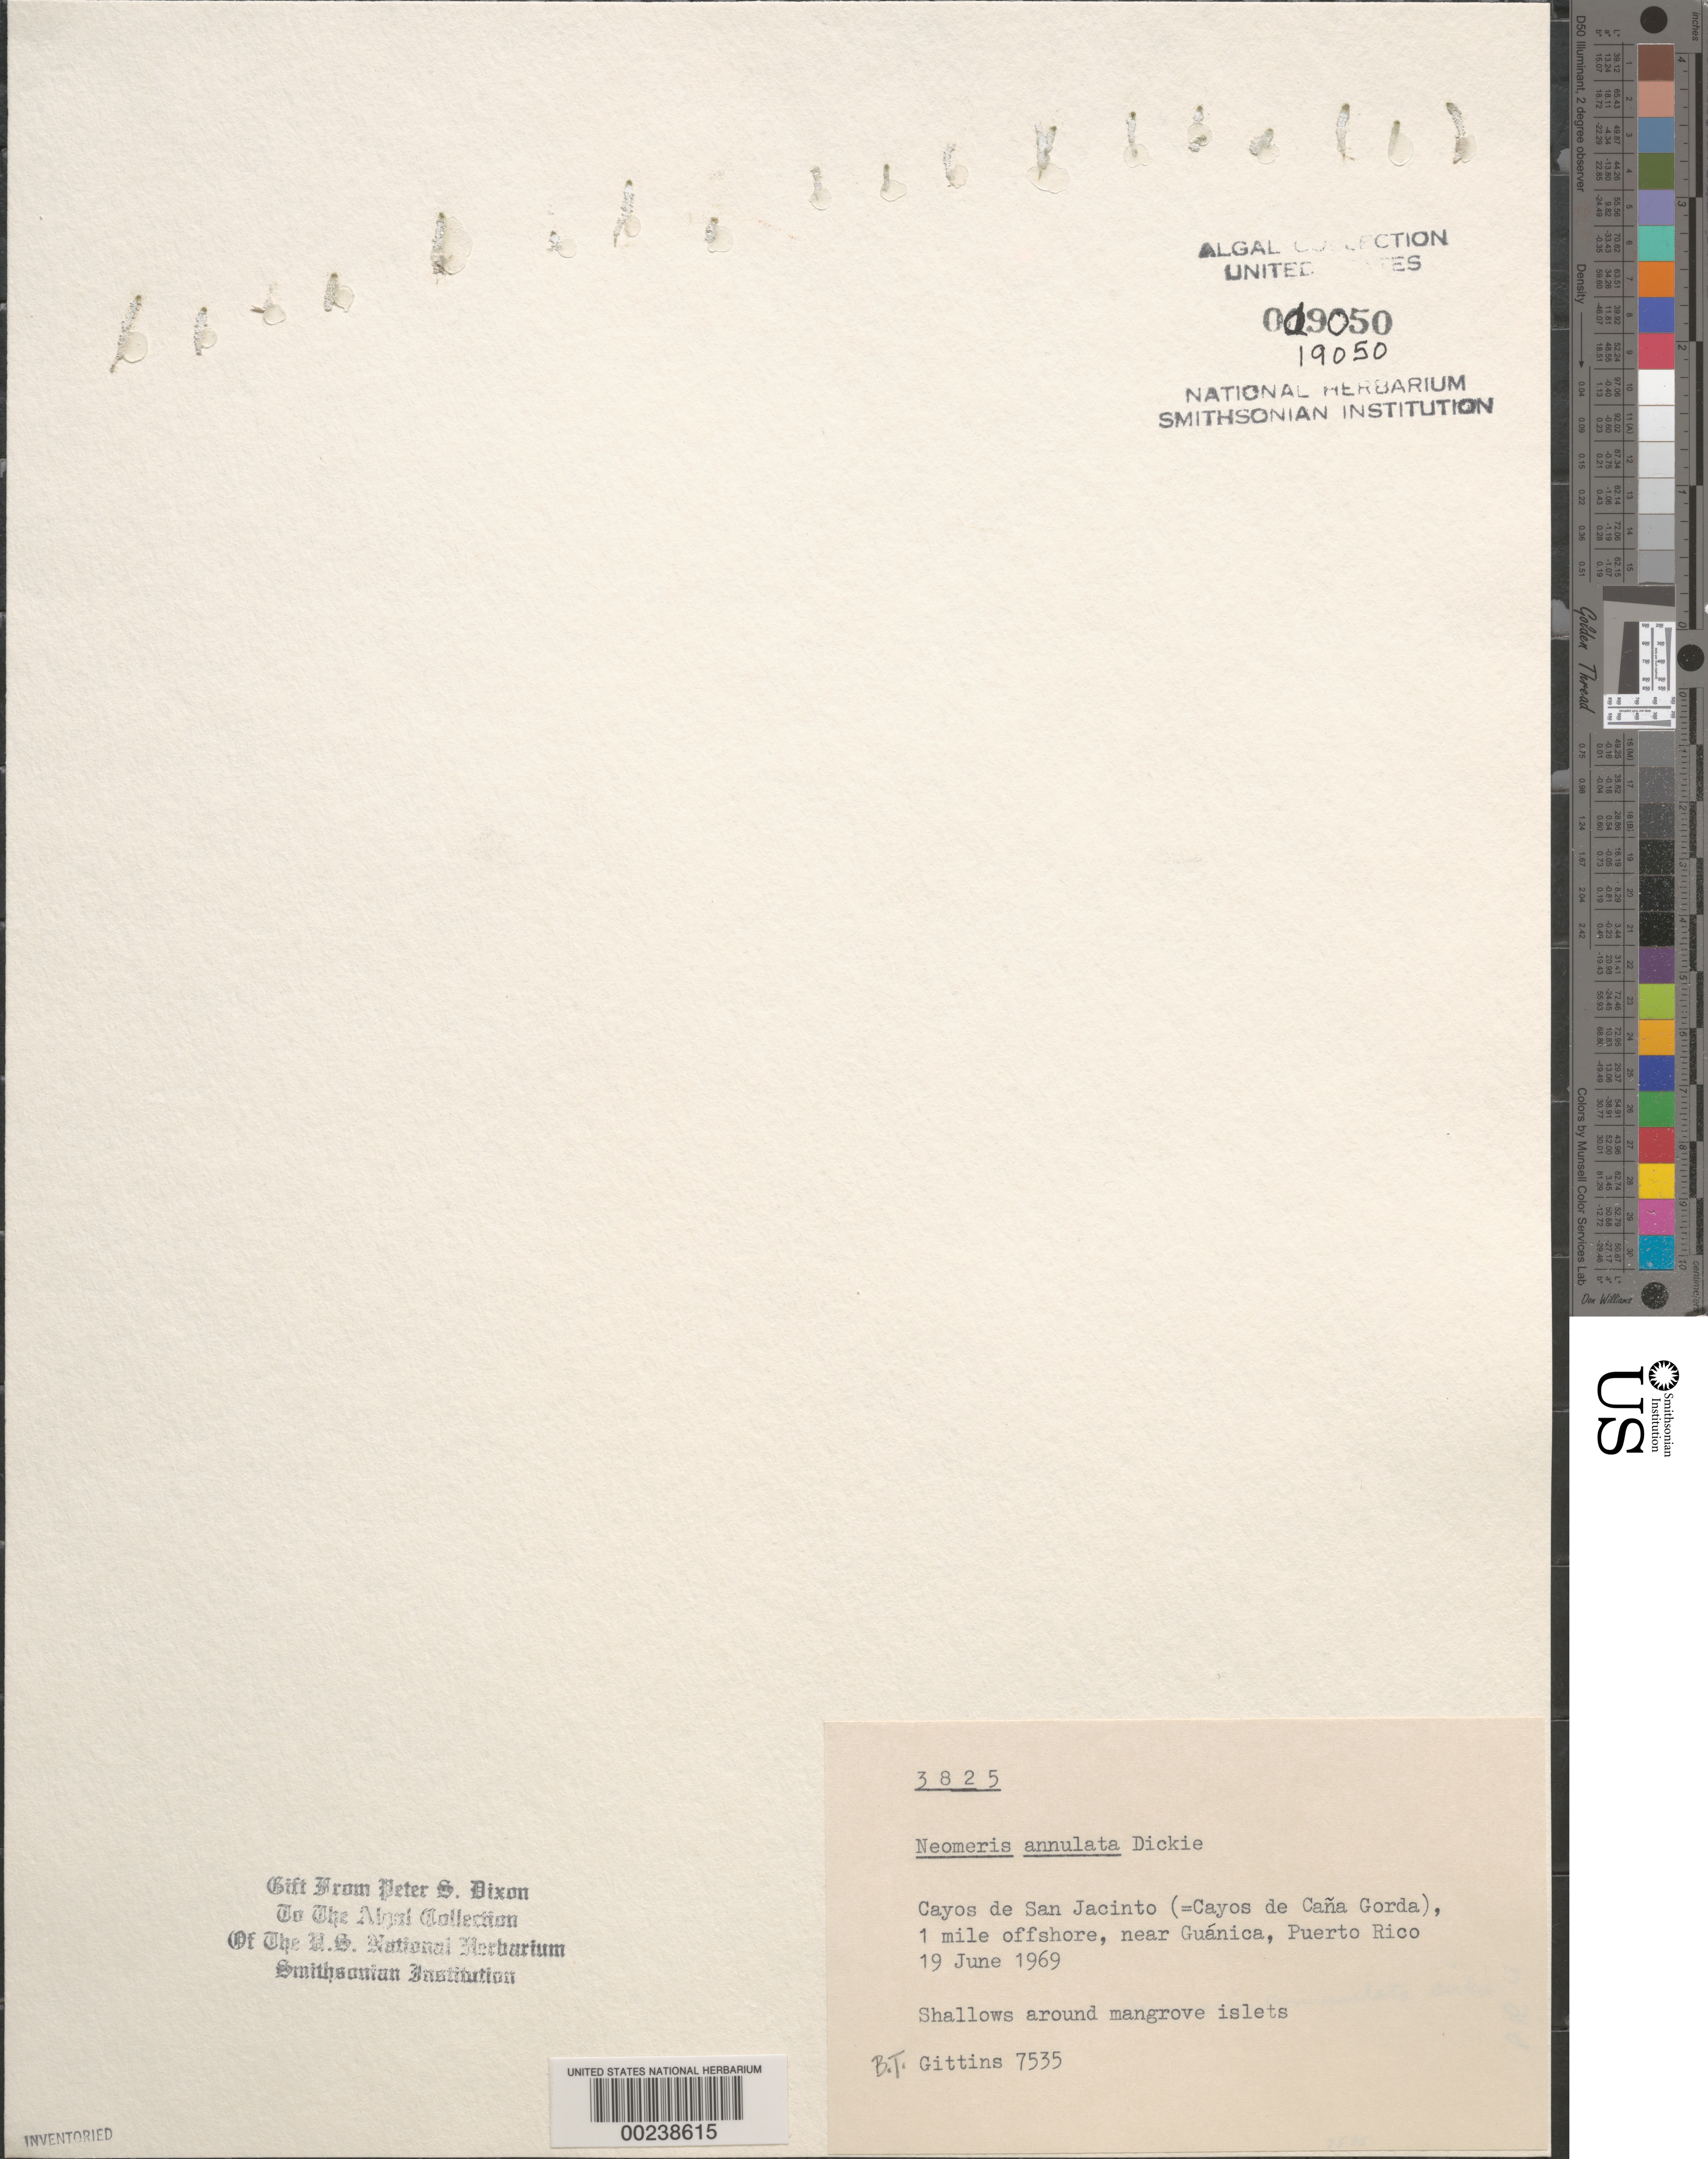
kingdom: Plantae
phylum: Chlorophyta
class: Ulvophyceae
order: Dasycladales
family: Dasycladaceae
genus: Neomeris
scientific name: Neomeris annulata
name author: Dickie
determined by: Dixon, P. S.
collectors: B. Gittins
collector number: BTG 7535 & PSD 3825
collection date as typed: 19 Jun 1969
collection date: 1969-06-19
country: Puerto Rico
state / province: Guanica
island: Cayos de San Jacinto (Cayos de Cana Gorda)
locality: Near Guanica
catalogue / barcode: US 19050